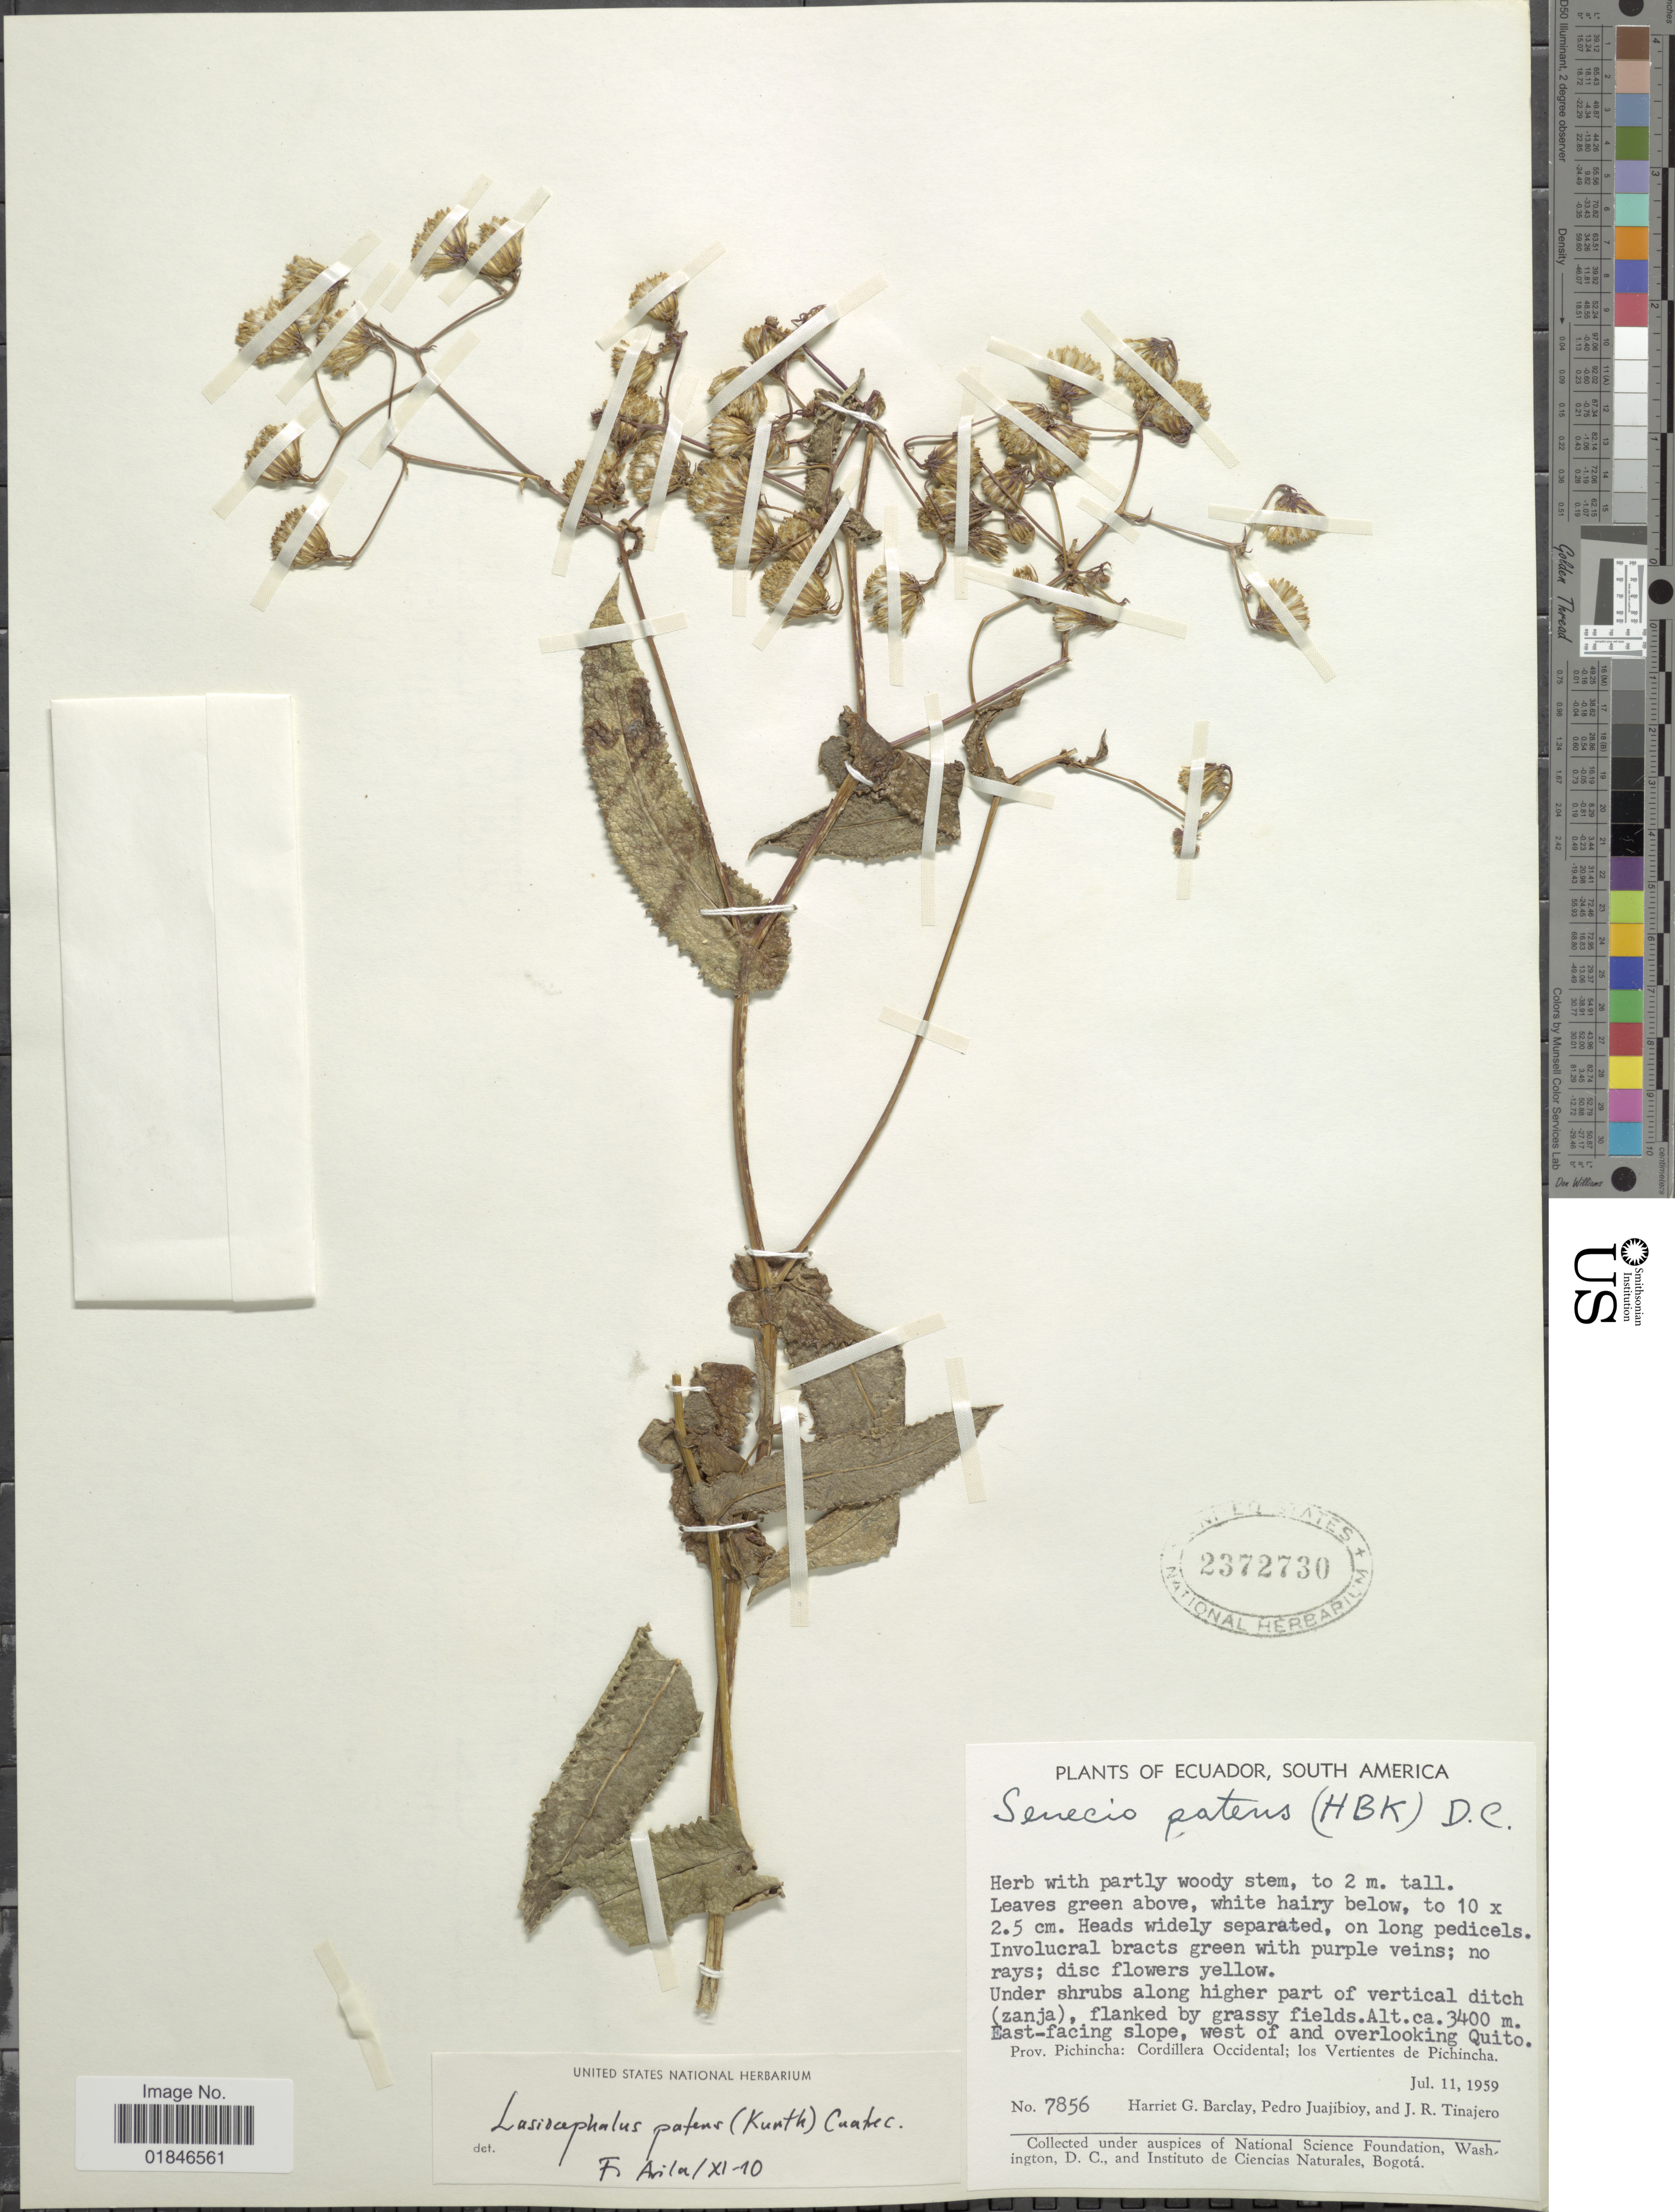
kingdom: Plantae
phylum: Tracheophyta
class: Magnoliopsida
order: Asterales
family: Asteraceae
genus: Senecio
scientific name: Senecio patens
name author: (Kunth) DC.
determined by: Salomon, Luciana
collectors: H. G. Barclay, P. Juajibioy & J. Tinajero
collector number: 7856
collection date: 1959-07-11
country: Ecuador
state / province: Pichincha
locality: Prov. Pichincha: Cordillera Occidental; los Vertientes de Pichincha.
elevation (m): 3400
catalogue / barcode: US 2372730